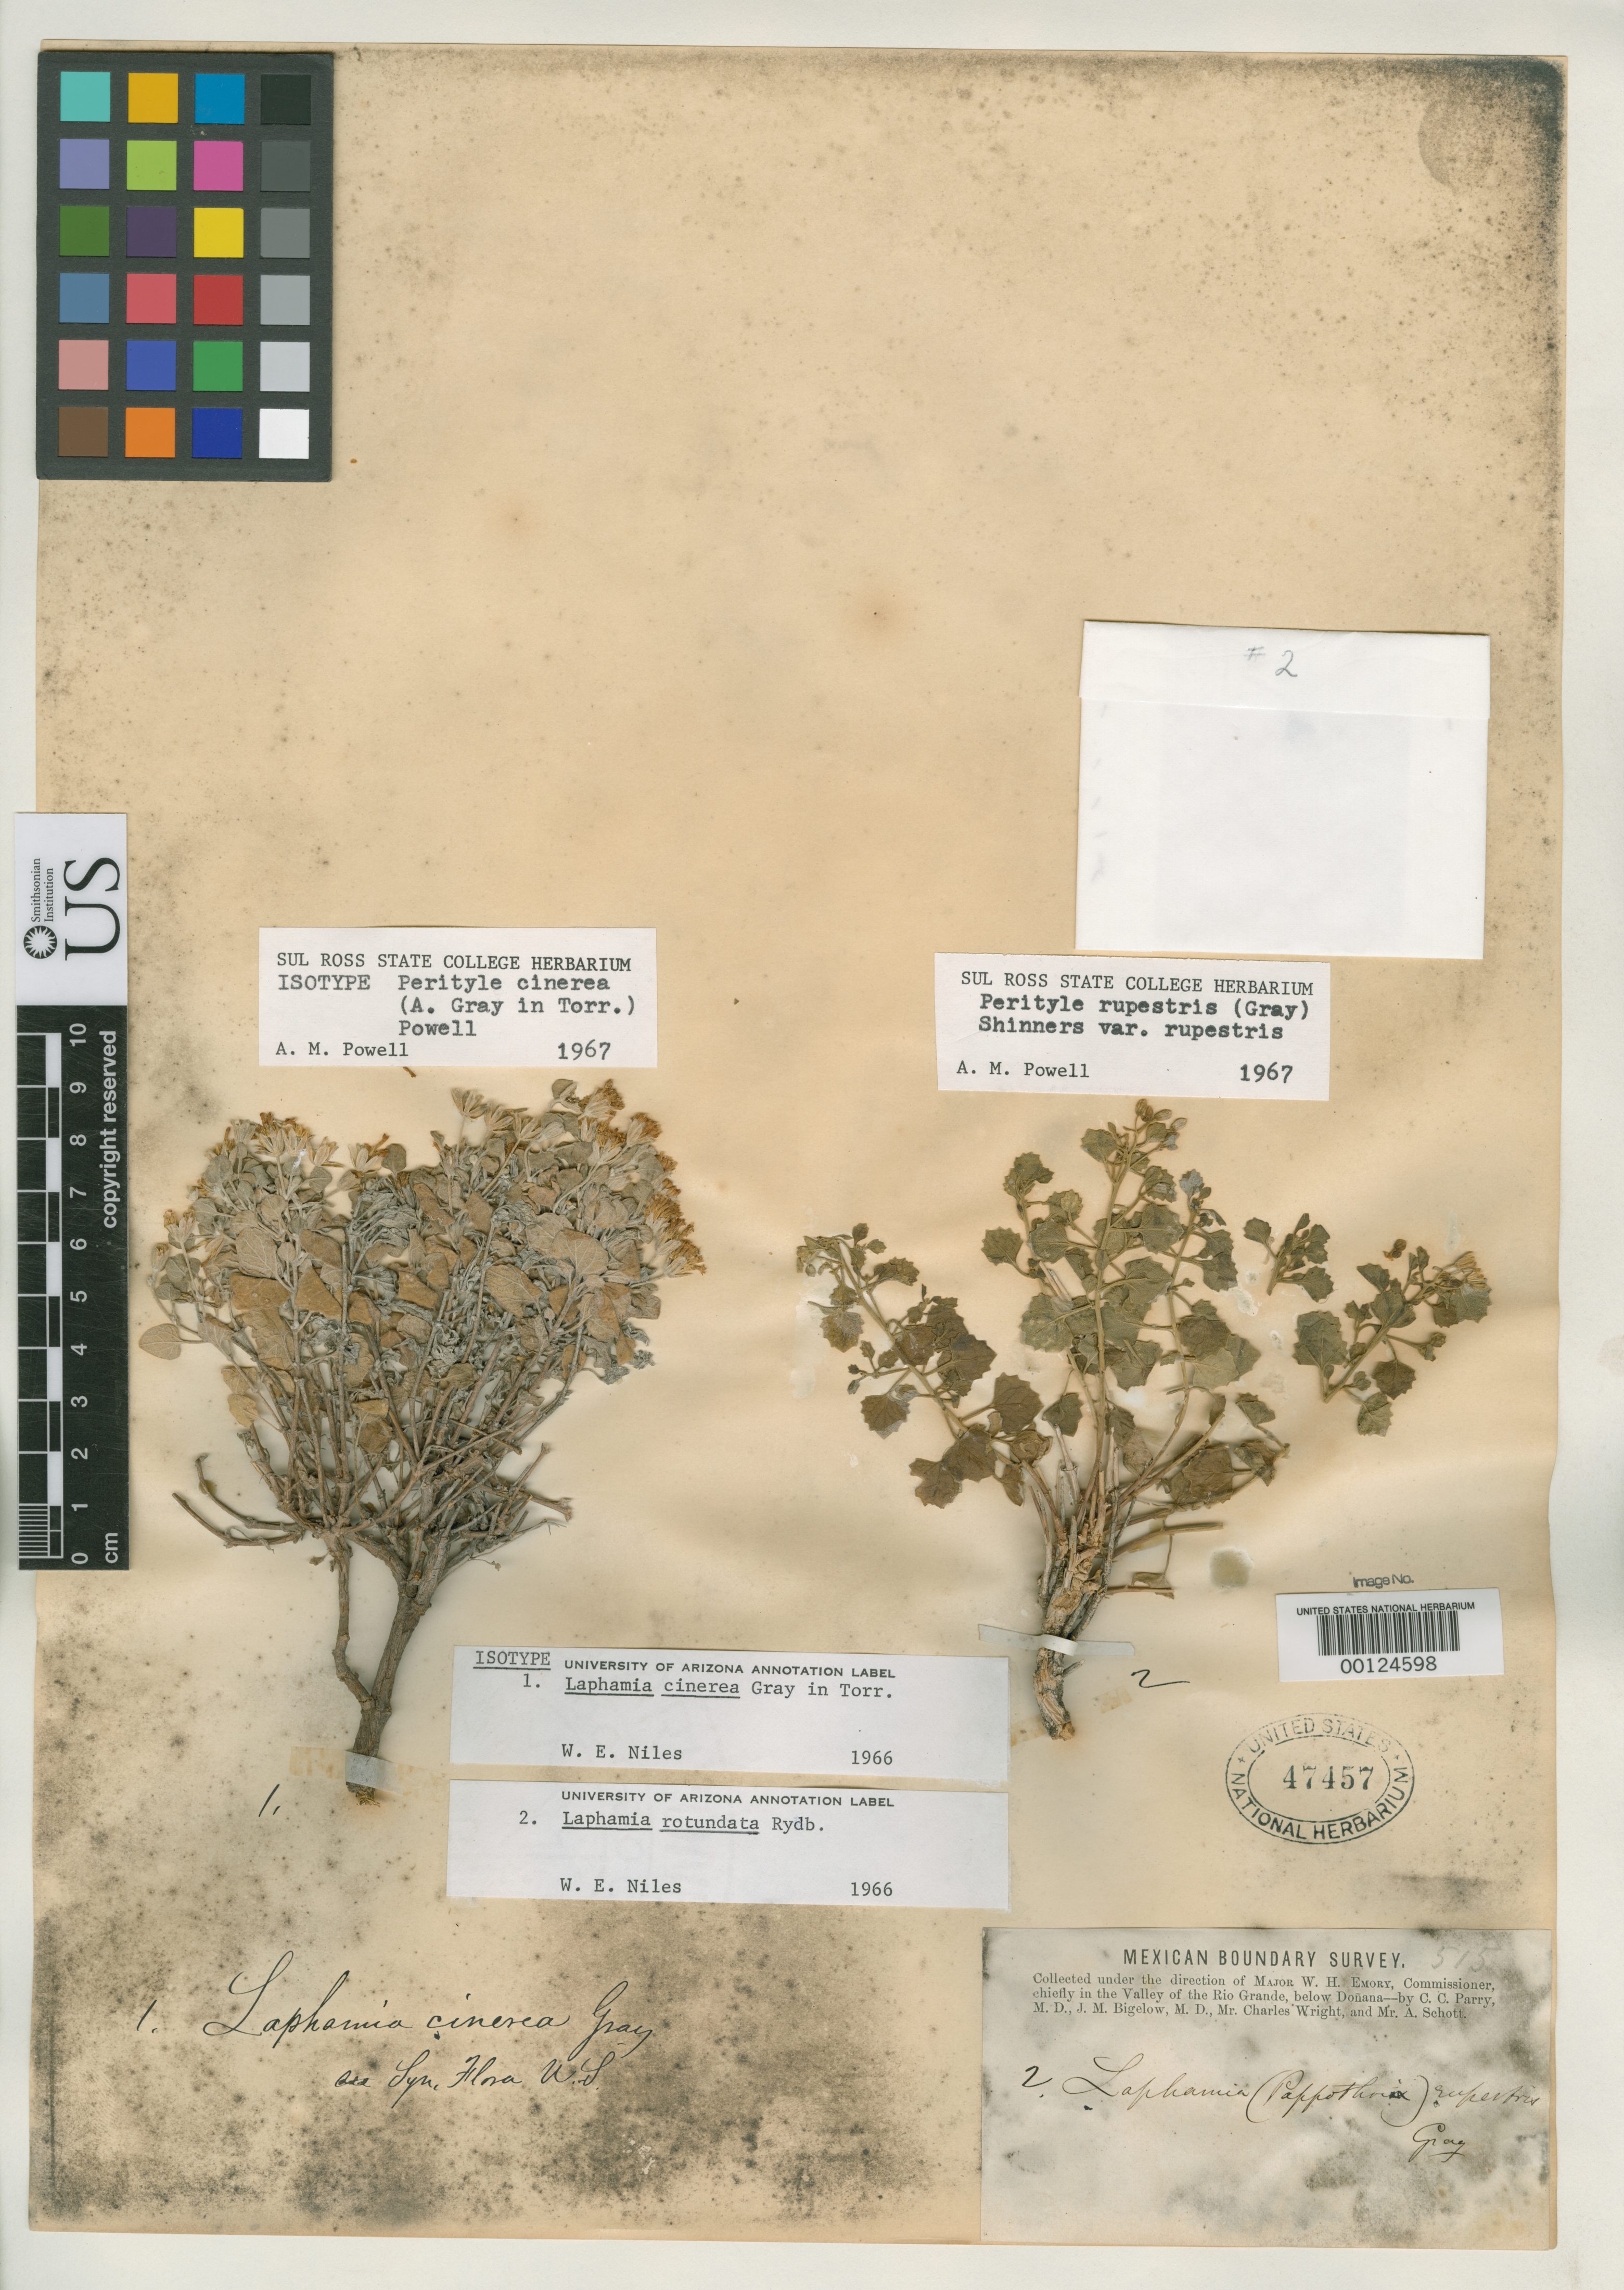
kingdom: Plantae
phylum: Tracheophyta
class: Magnoliopsida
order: Asterales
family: Asteraceae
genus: Laphamia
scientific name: Laphamia cinerea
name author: A. Gray in Emory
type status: Isotype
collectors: J. M. Bigelow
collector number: Mex. Bound. Surv. 575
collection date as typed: Sep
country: Mexico / United States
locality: Escondido Creek.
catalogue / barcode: US 47457